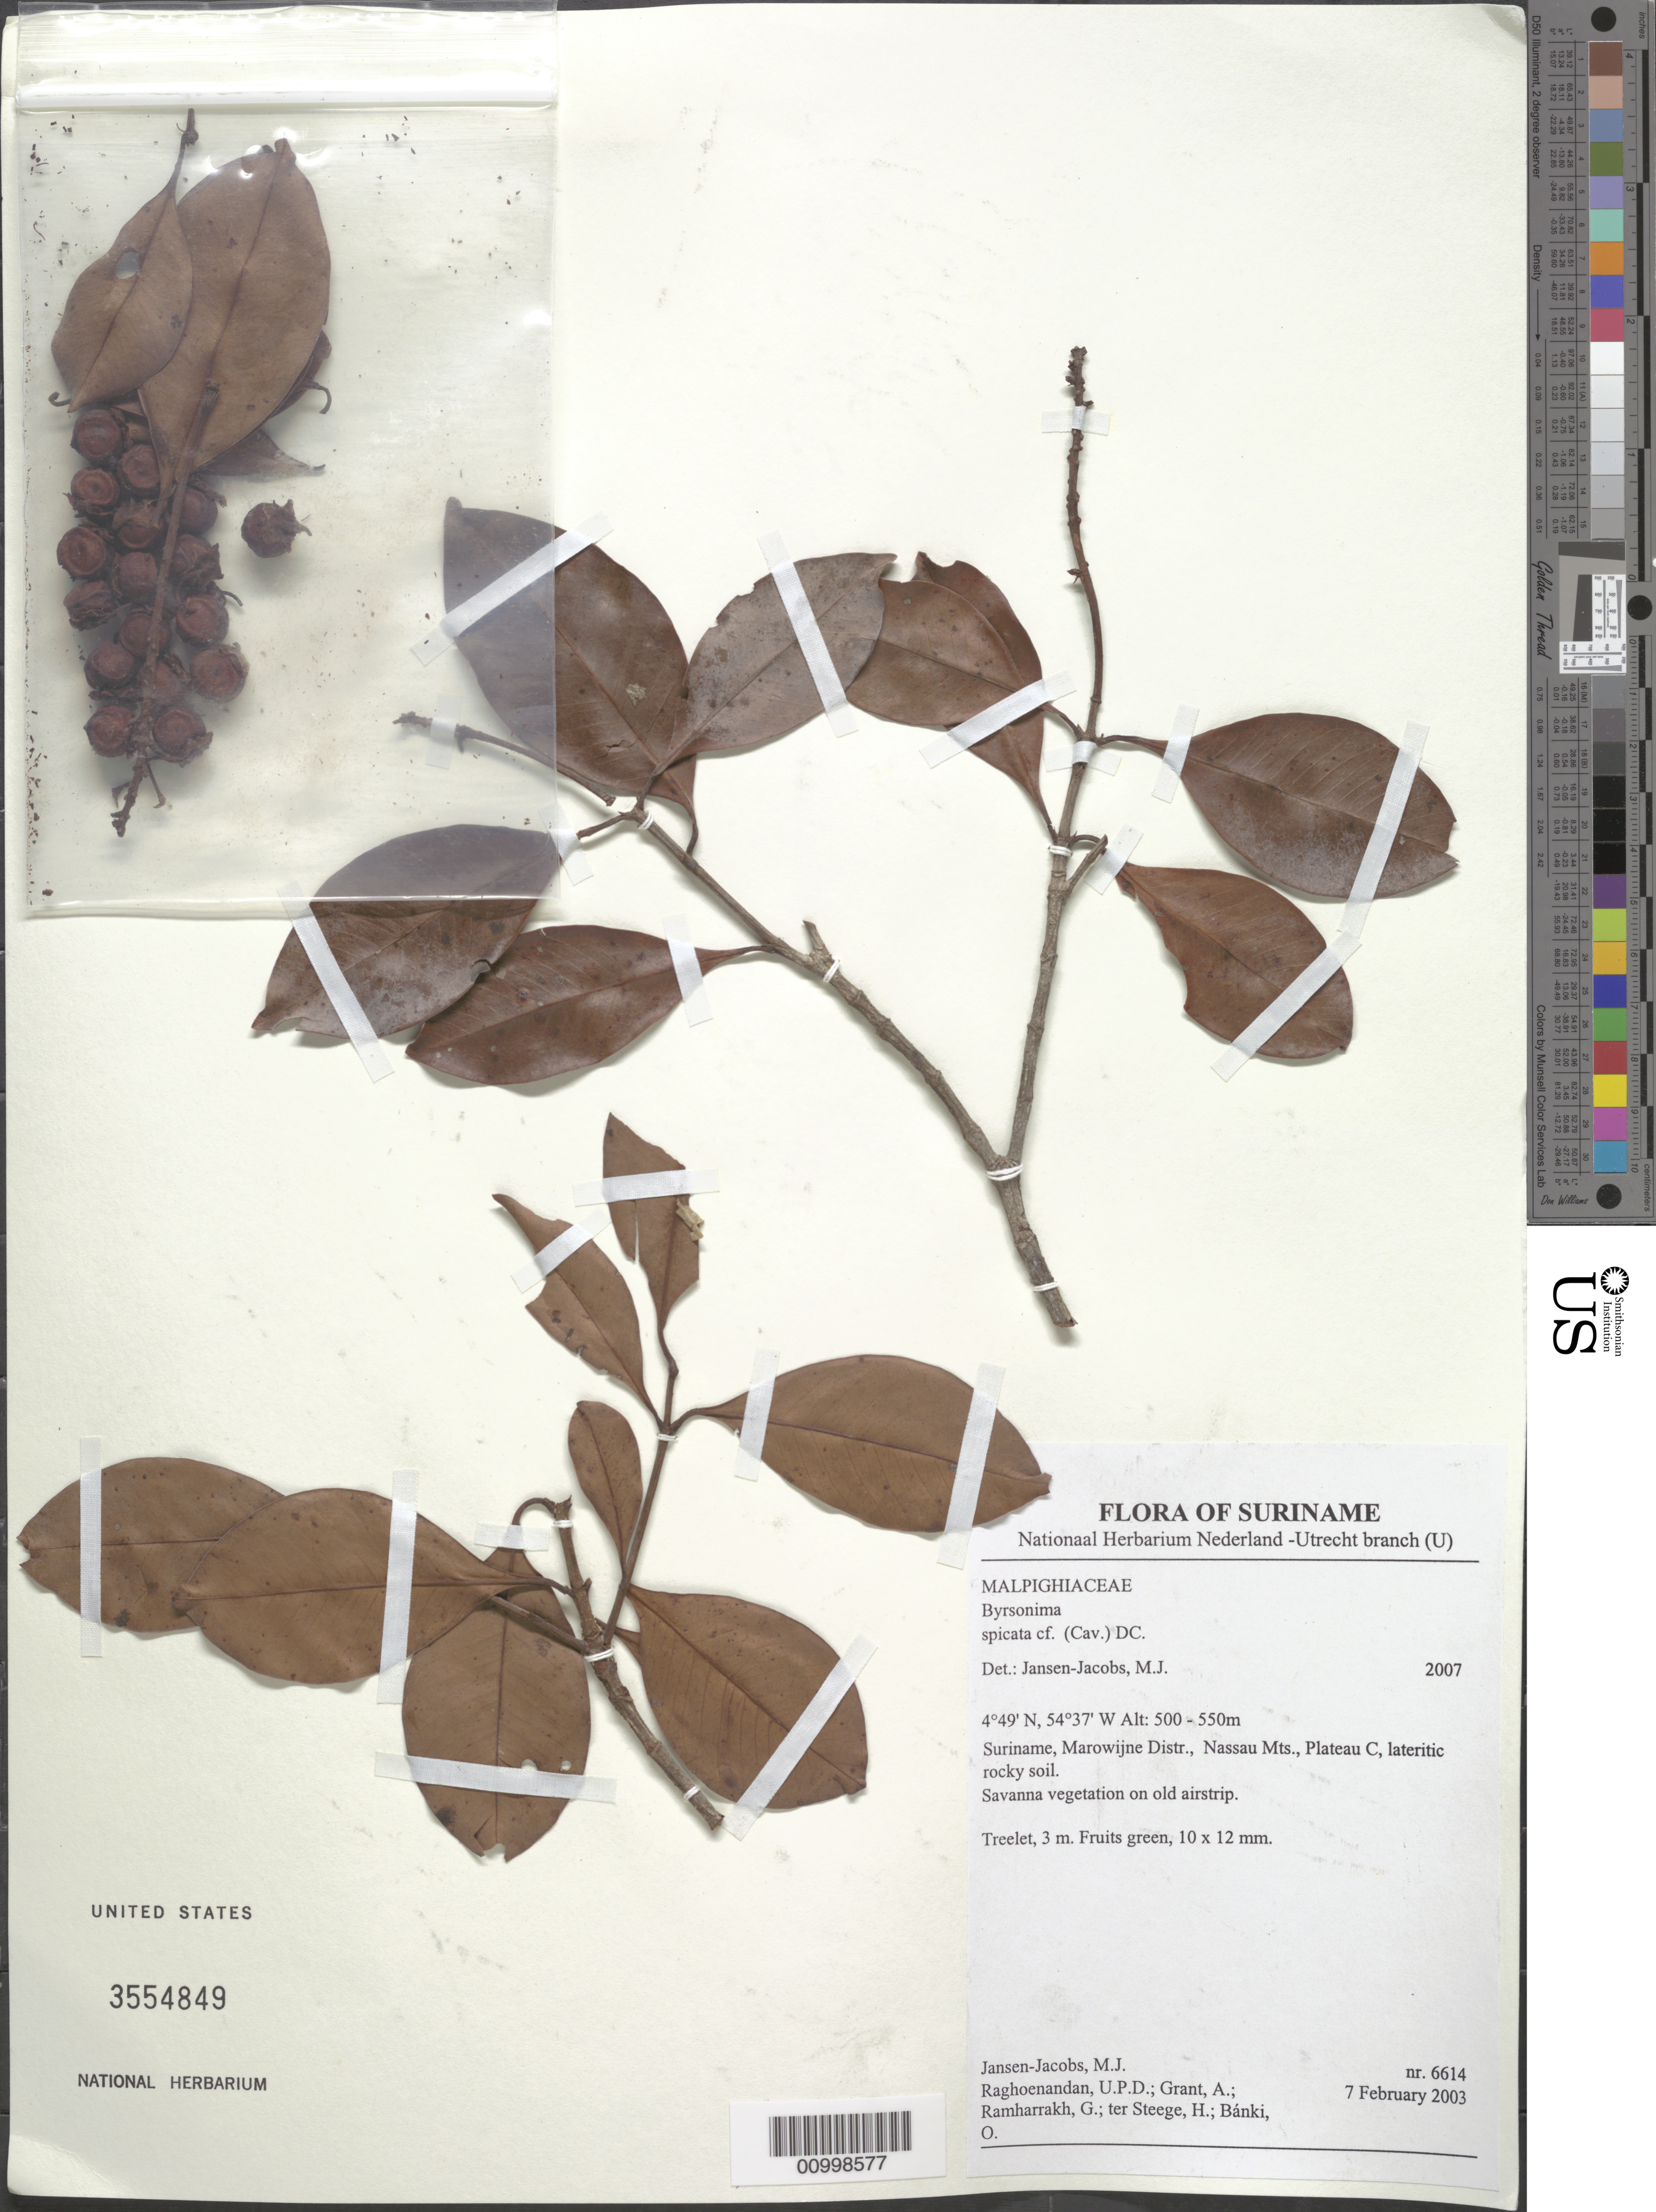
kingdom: Plantae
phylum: Tracheophyta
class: Magnoliopsida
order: Malpighiales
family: Malpighiaceae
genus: Byrsonima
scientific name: Byrsonima spicata (Cav.) DC.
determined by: Jansen-Jacobs, M. J., (U), Nationaal Herbarium Nederland, Utrecht University branch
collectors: M. J. Jansen-Jacobs, U. Raghoenandan, A. Grant, G. Ramharrakh, H. ter Steege & O. Bánki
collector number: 6614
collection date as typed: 7-Feb-03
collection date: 2003-02-07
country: Suriname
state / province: Marowijne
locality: Nassau Mts., Plateau C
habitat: Savanna vegetation on old airstrip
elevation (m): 500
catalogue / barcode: US 3554849